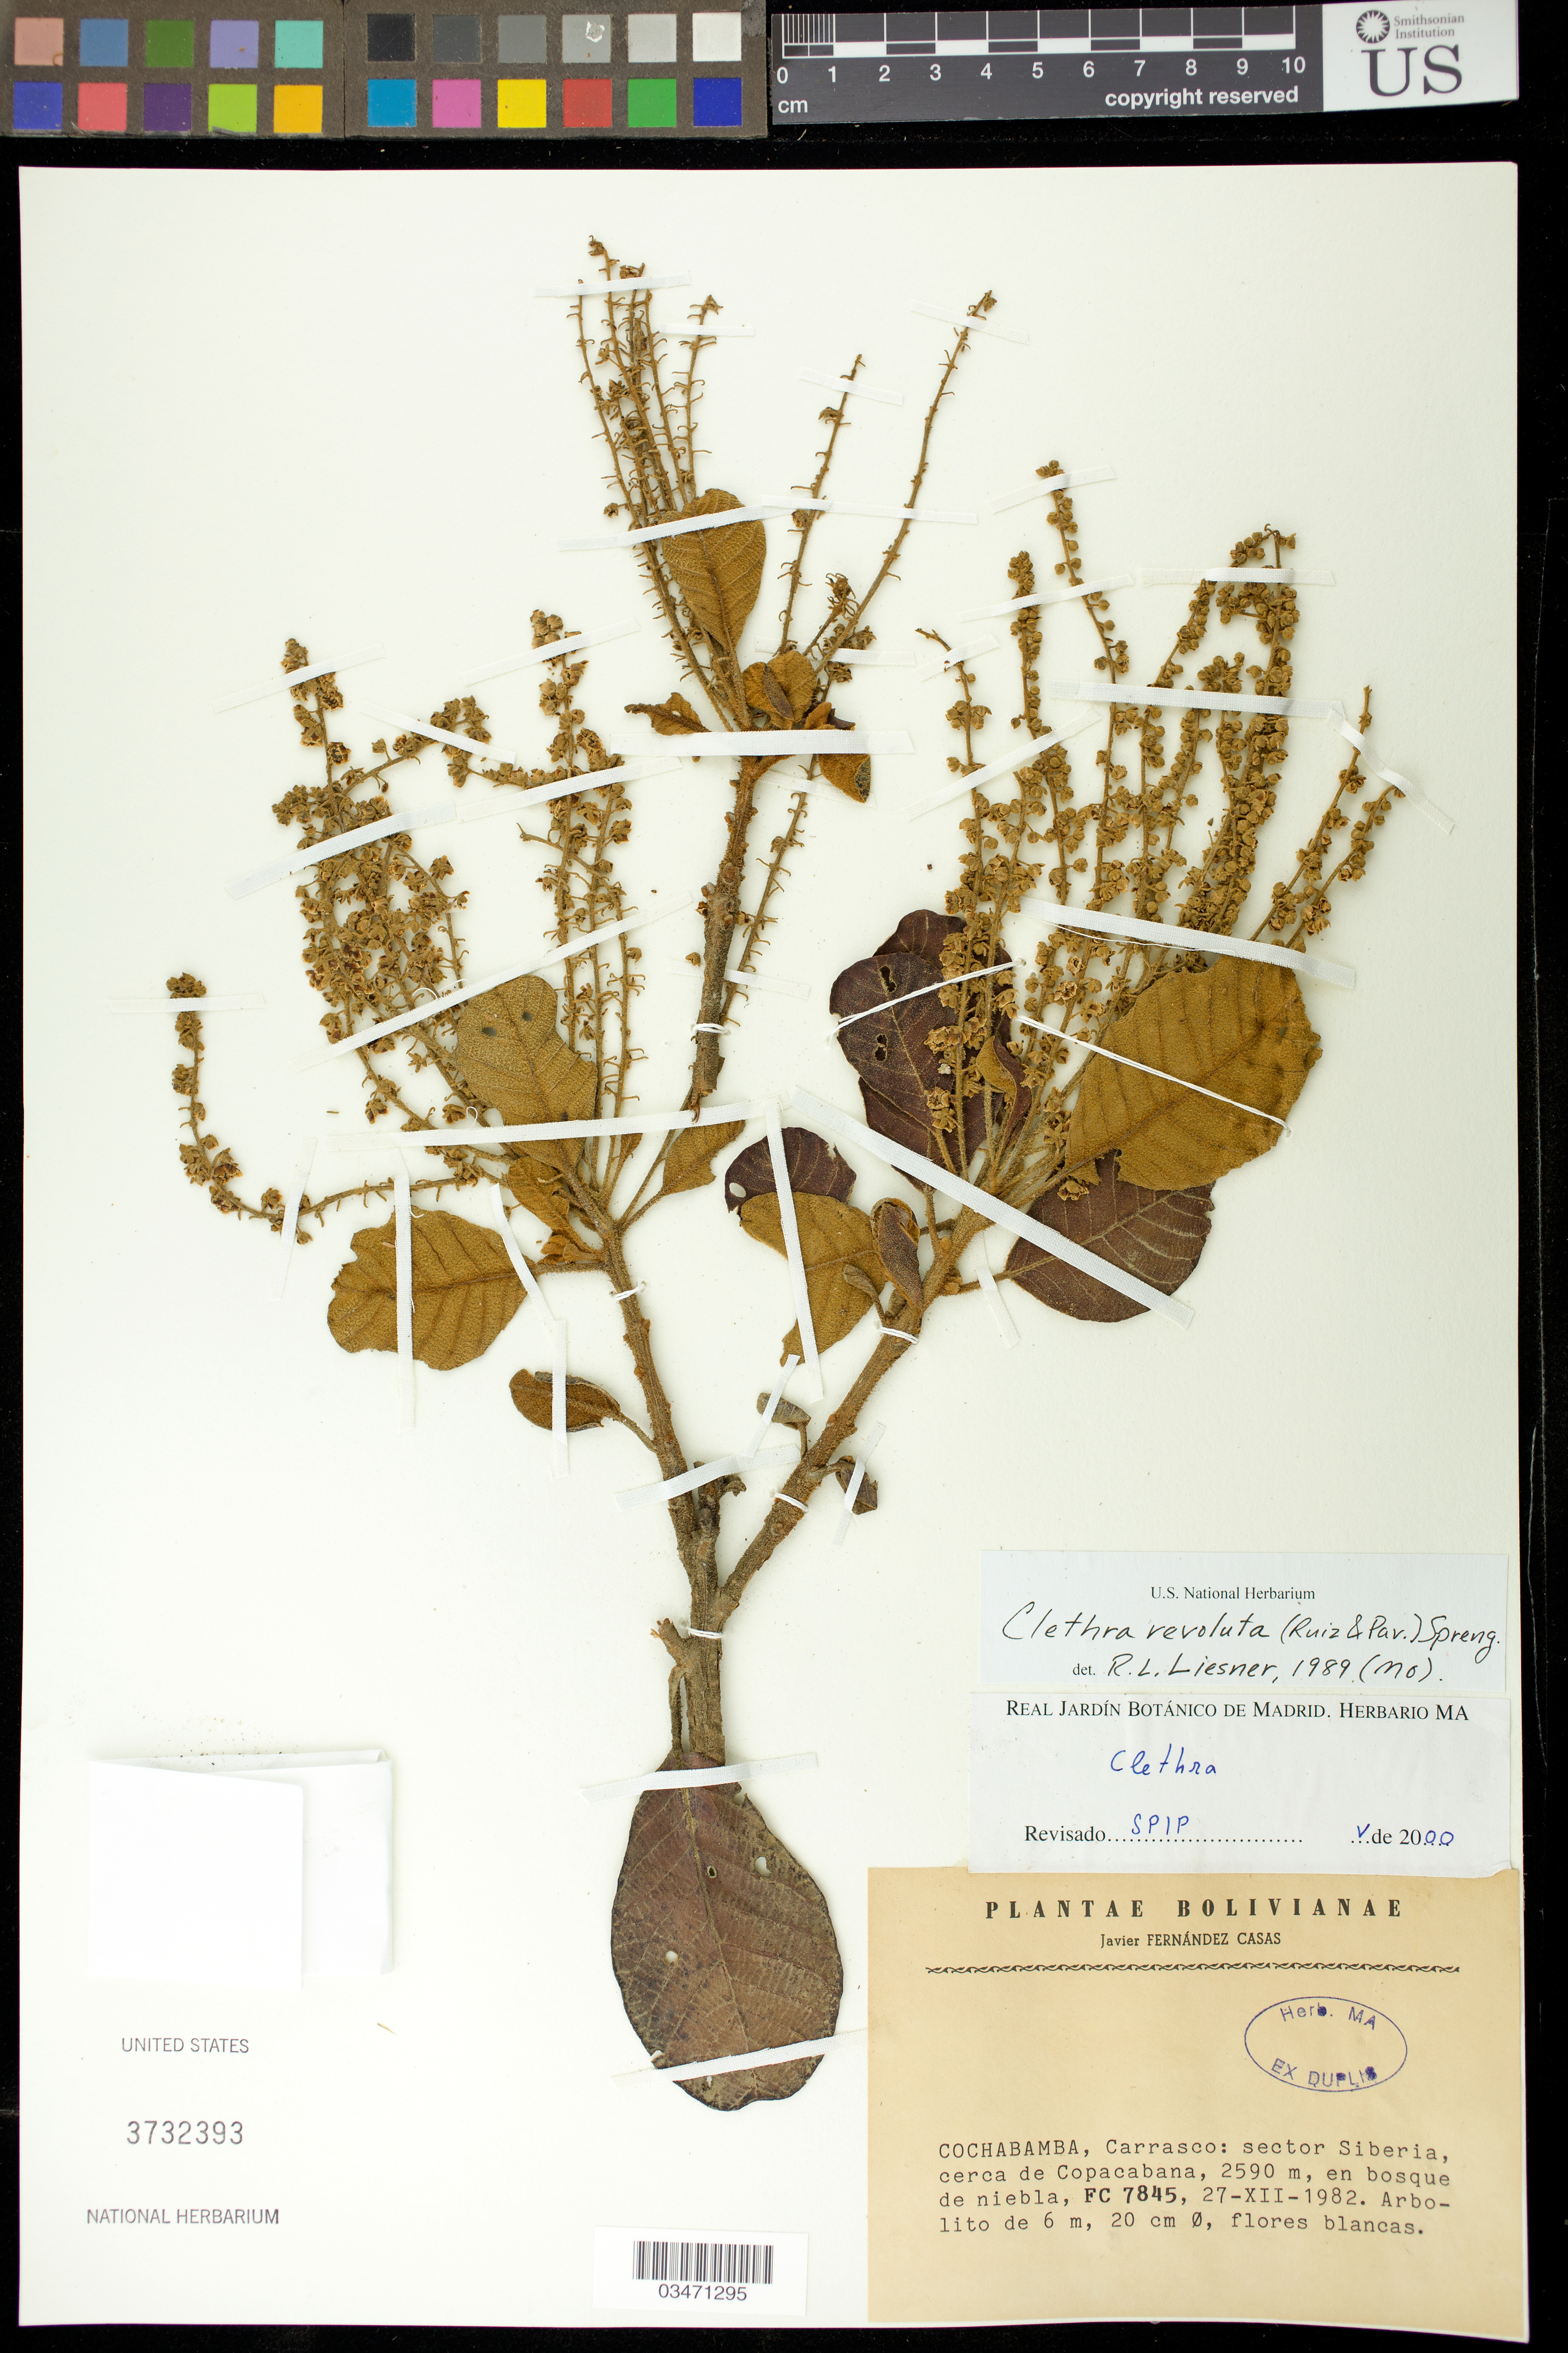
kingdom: Plantae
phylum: Tracheophyta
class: Magnoliopsida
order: Ericales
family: Clethraceae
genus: Clethra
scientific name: Clethra revoluta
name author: (Ruiz & Pav.) Spreng.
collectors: F. J. Fernández Casas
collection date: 1982-12-27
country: Bolivia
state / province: Cochabamba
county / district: Carrasco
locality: Sector Siberia, cerca de Copacabana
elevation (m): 2590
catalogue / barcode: US 3732393